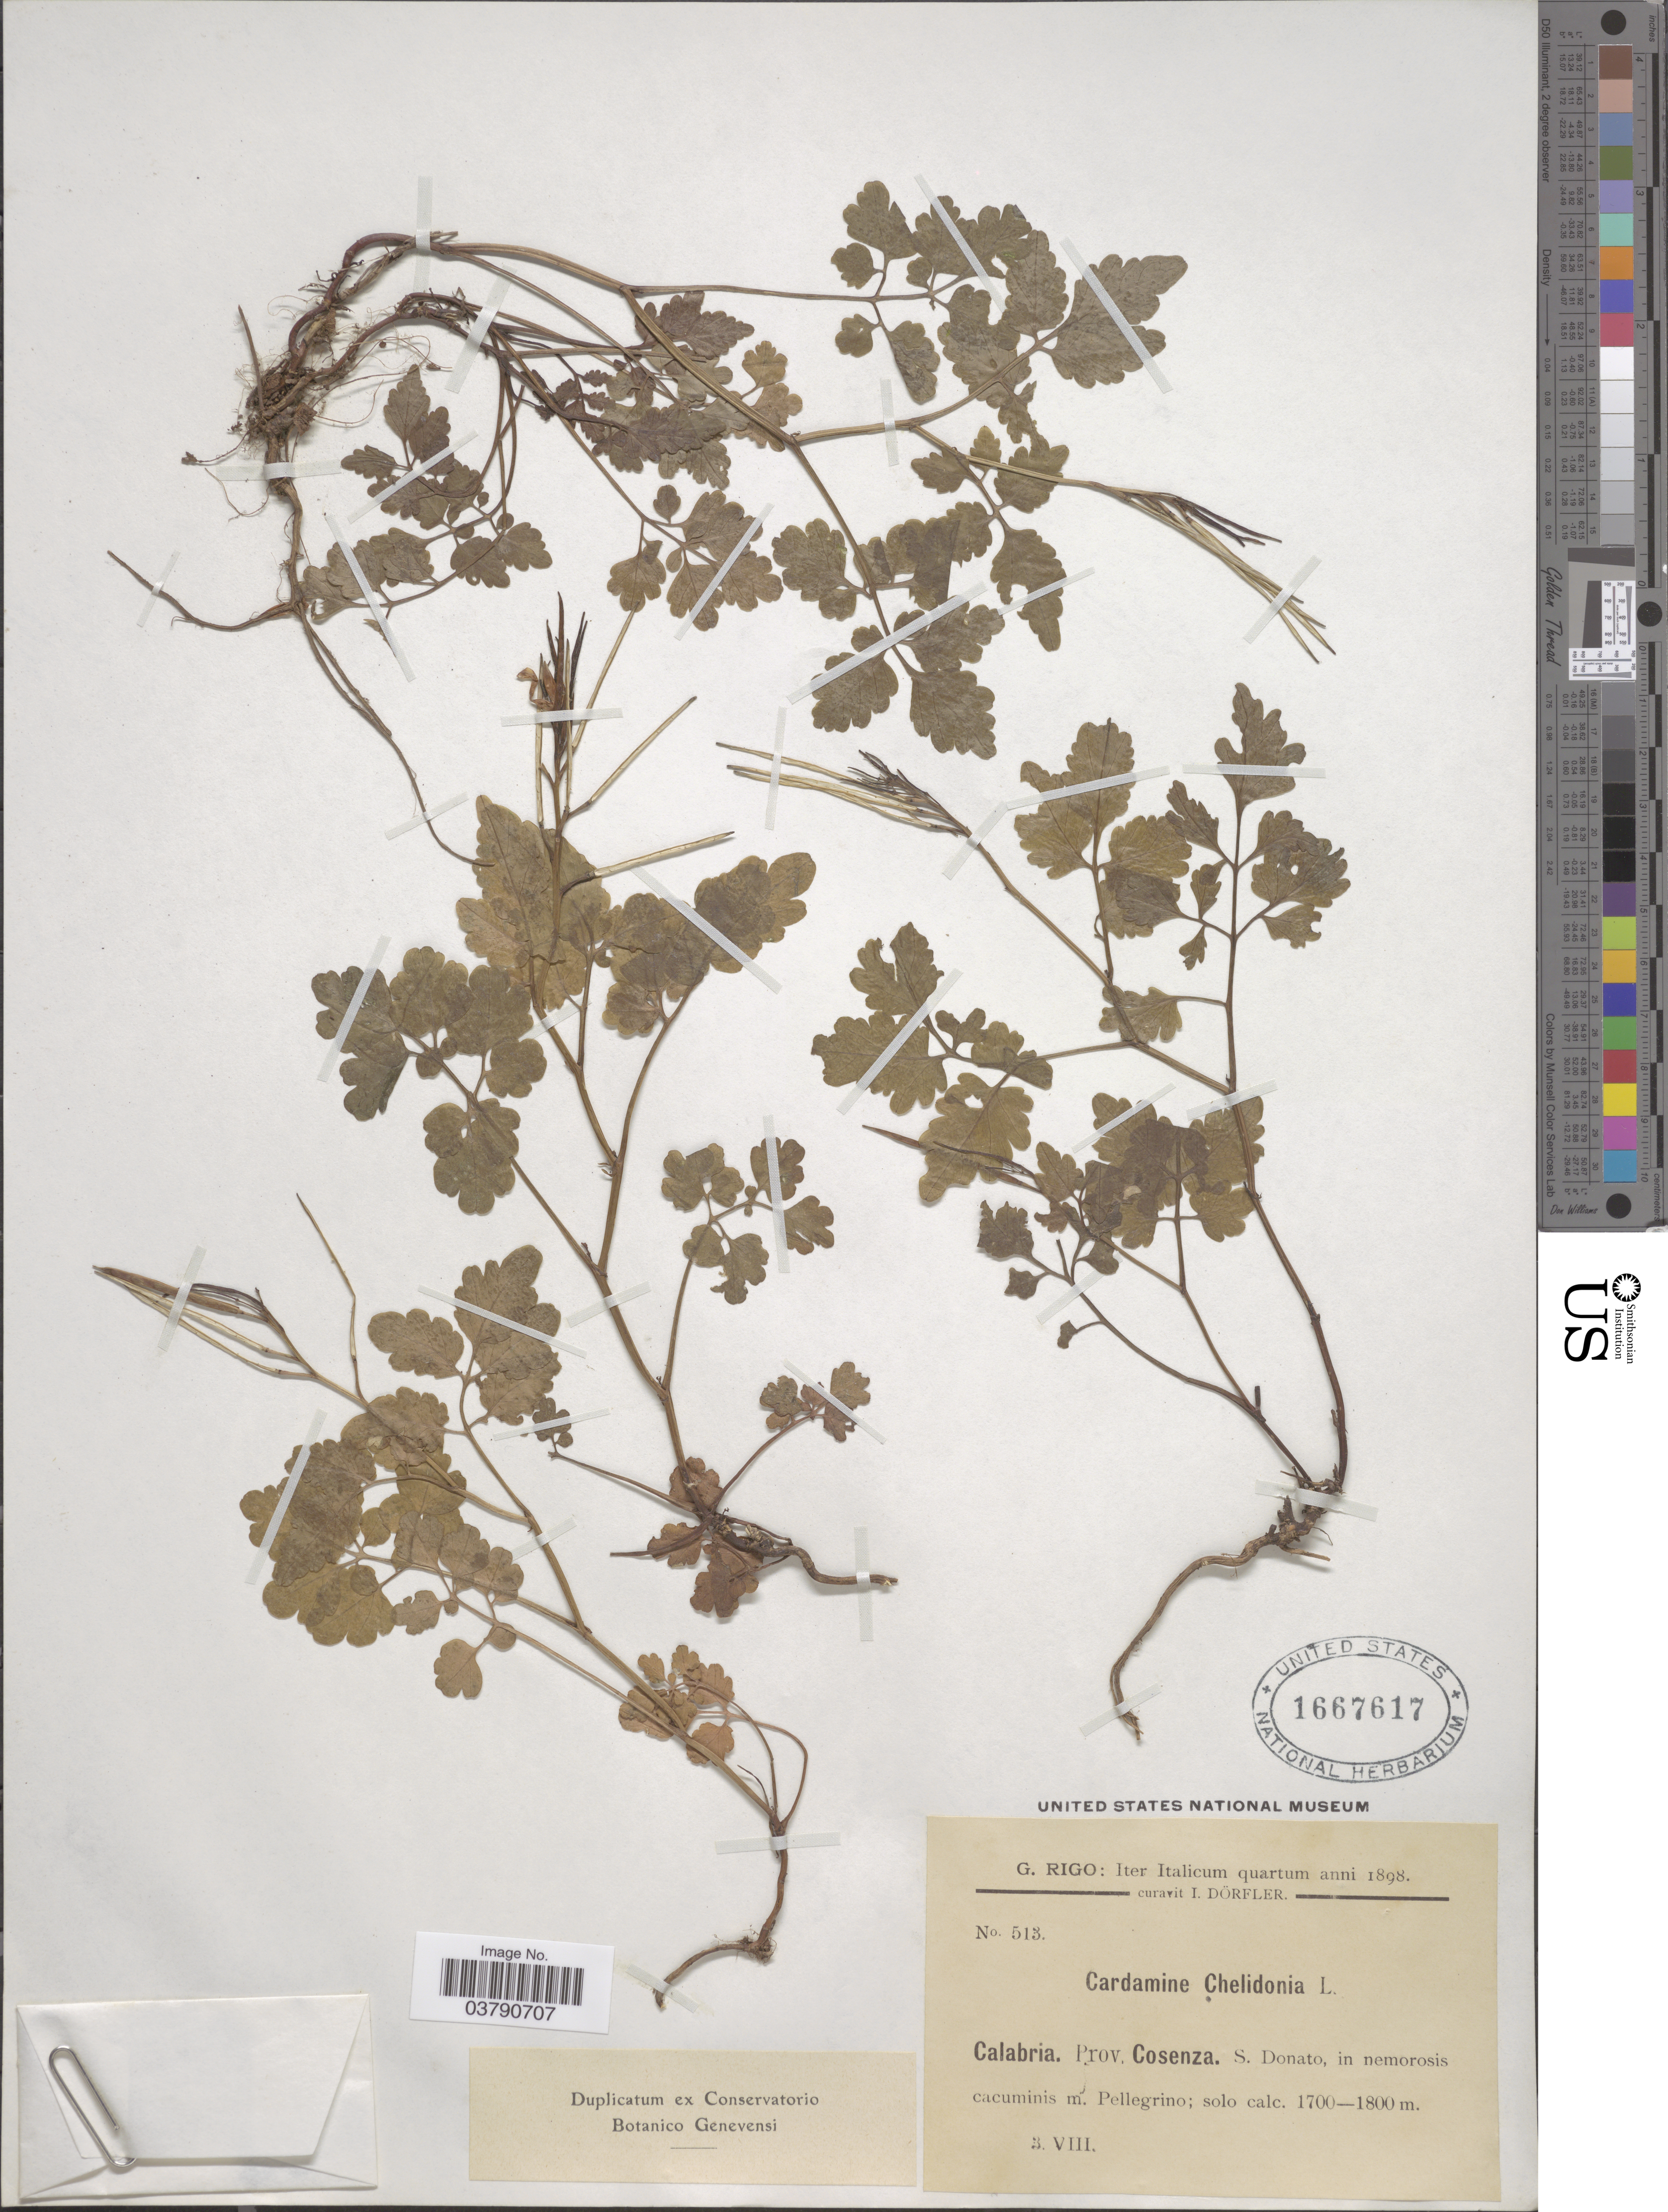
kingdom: Plantae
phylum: Tracheophyta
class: Magnoliopsida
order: Brassicales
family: Brassicaceae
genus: Cardamine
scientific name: Cardamine chelidonia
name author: L.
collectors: G. Rigo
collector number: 513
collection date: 1898-08-03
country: Italy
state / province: Calabria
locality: Prov. Cosenza. S. Donato, in nemorosis cacuminis m. Pellegrino.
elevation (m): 1700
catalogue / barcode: US 1667617